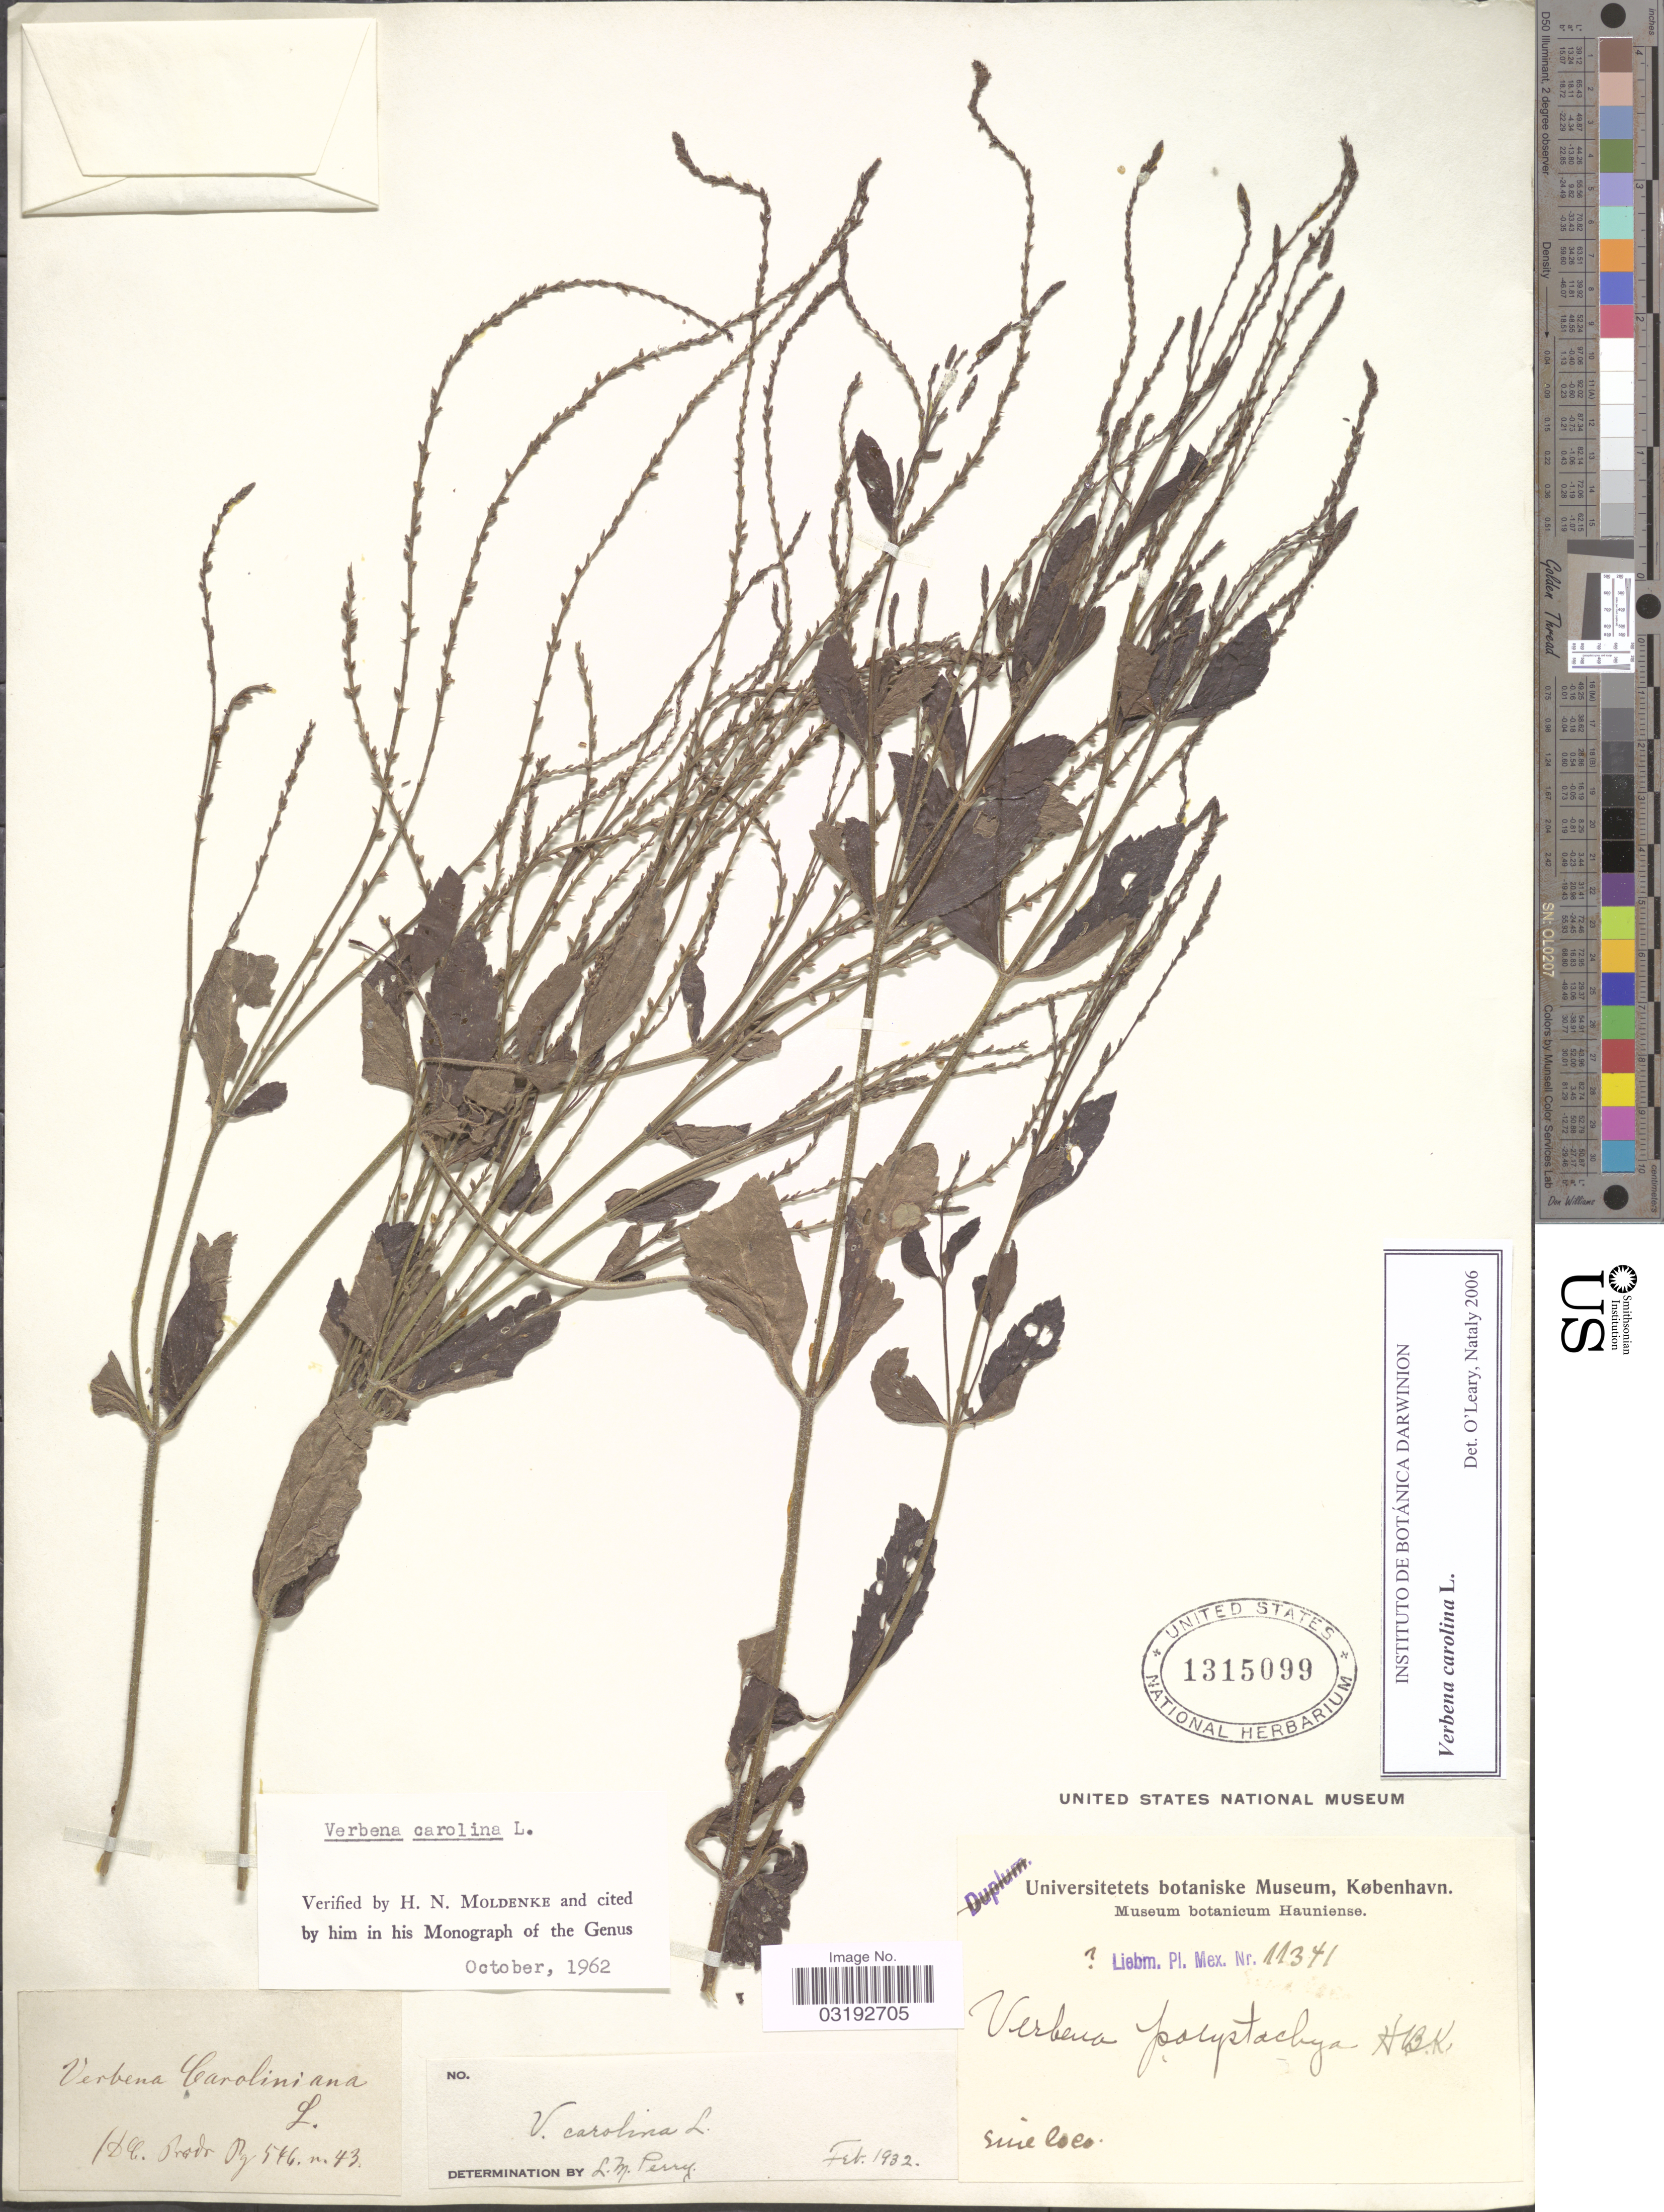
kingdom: Plantae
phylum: Tracheophyta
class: Magnoliopsida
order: Lamiales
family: Verbenaceae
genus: Verbena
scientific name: Verbena carolina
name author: L.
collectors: Liebm.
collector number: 11341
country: Mexico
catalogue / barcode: US 1315099